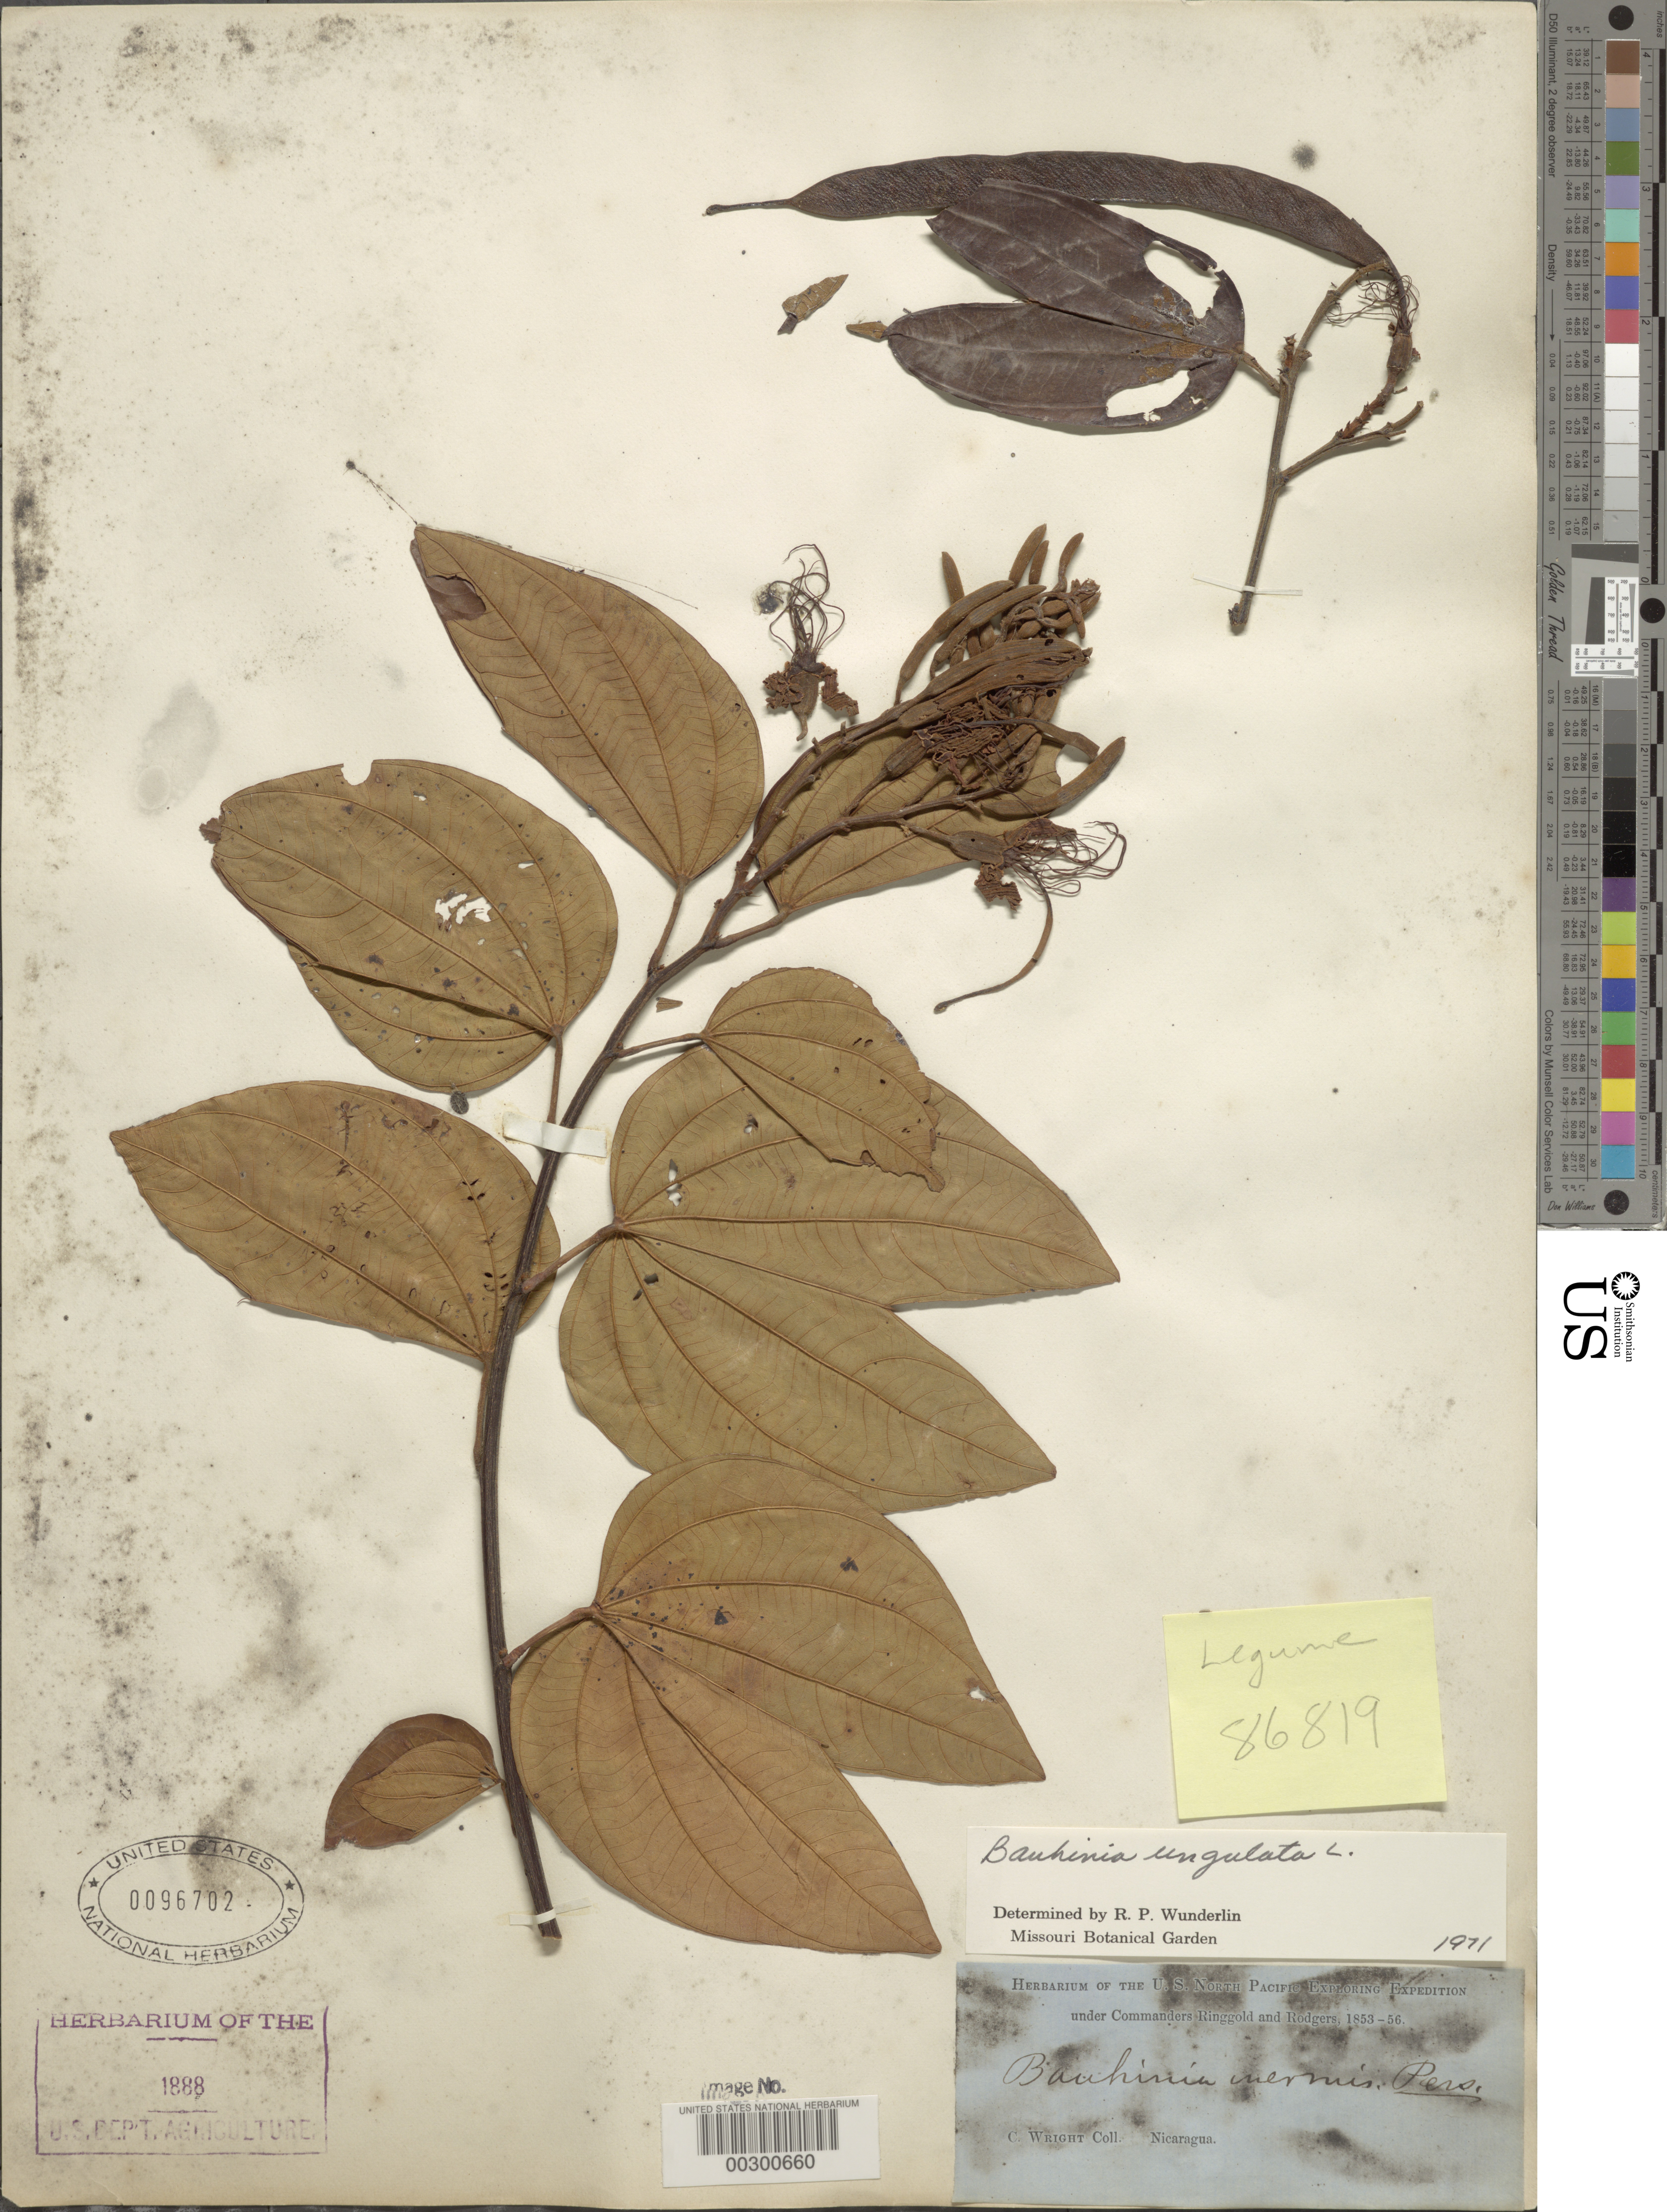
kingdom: Plantae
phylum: Tracheophyta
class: Magnoliopsida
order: Fabales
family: Fabaceae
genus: Bauhinia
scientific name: Bauhinia ungulata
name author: L.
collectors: C. Wright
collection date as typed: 1853 to -- -- 1856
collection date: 1853/1856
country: Nicaragua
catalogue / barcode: US 86819